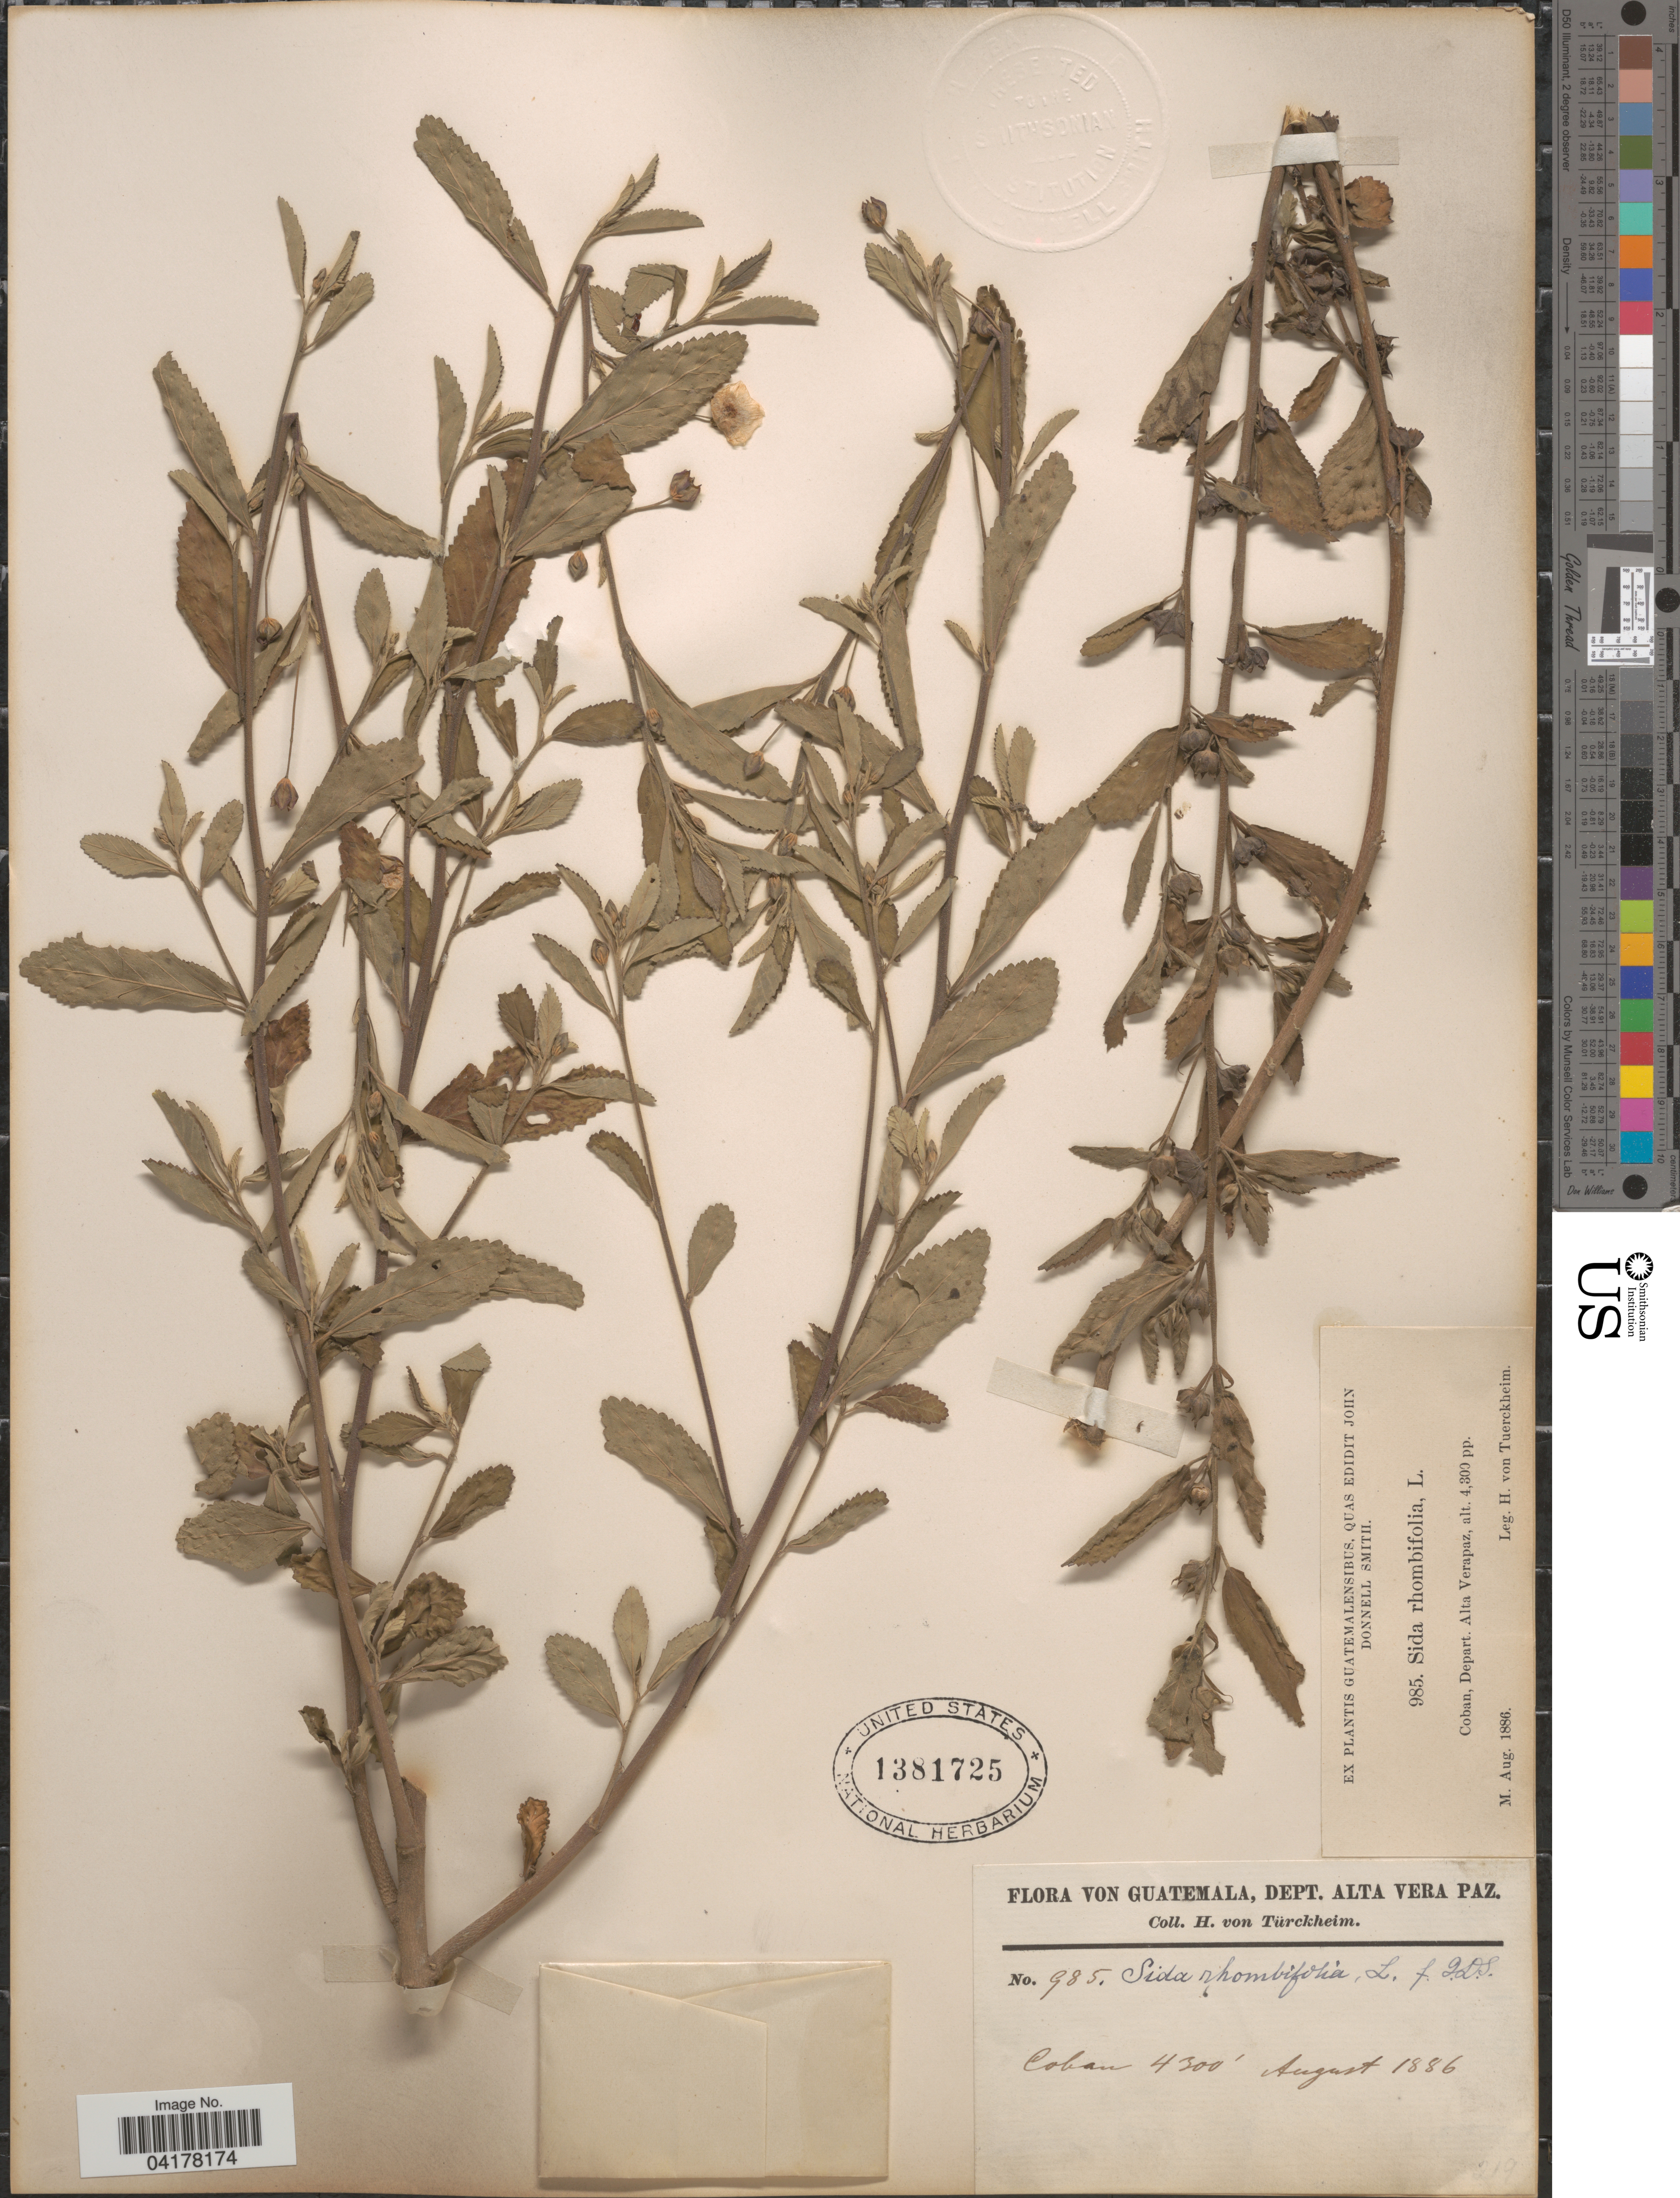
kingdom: Plantae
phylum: Tracheophyta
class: Magnoliopsida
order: Malvales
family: Malvaceae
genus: Sida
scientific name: Sida rhombifolia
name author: L.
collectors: H. von Tuerckheim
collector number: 985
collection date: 1886-08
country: Guatemala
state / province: Alta Verapaz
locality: Coban, Depart. Alta Verapaz.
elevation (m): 1311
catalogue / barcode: US 1381725